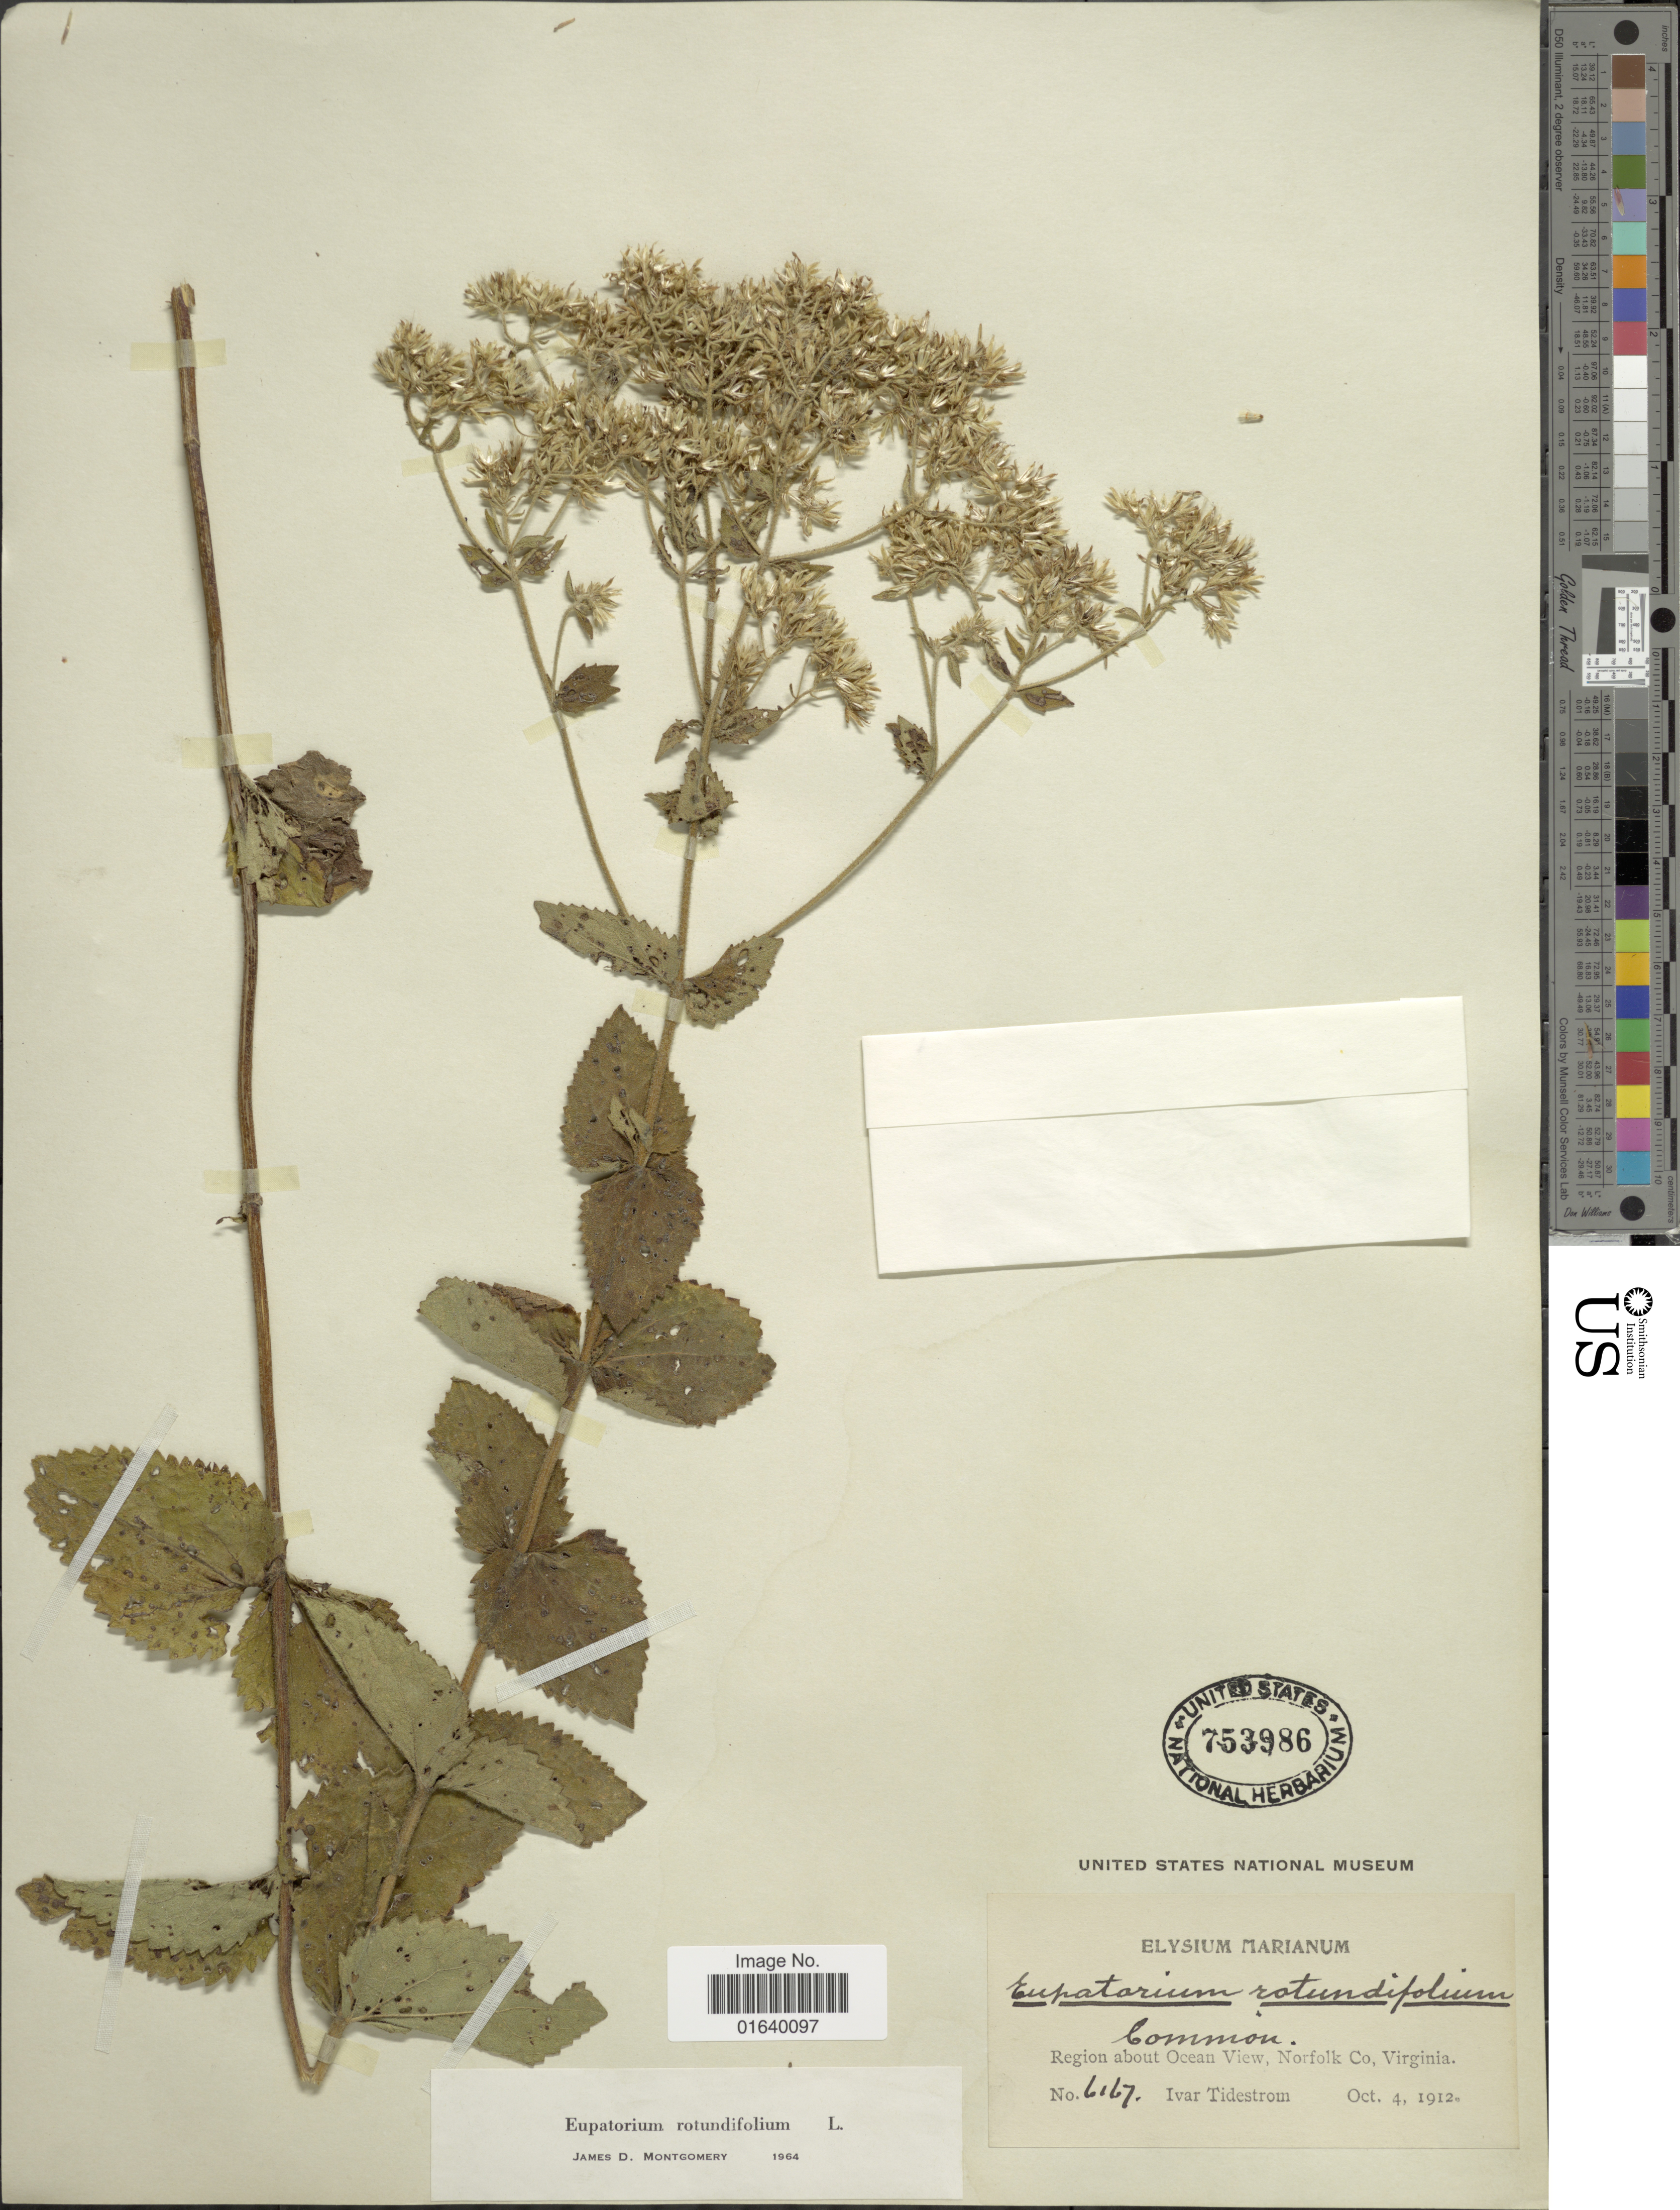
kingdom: Plantae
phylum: Tracheophyta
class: Magnoliopsida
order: Asterales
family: Asteraceae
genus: Eupatorium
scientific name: Eupatorium rotundifolium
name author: L.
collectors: I. F. Tidestrom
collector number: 6167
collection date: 1912-10-04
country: United States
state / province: Virginia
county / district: City of Norfolk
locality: Region about Ocean View, Norfolk Co.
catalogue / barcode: US 753986